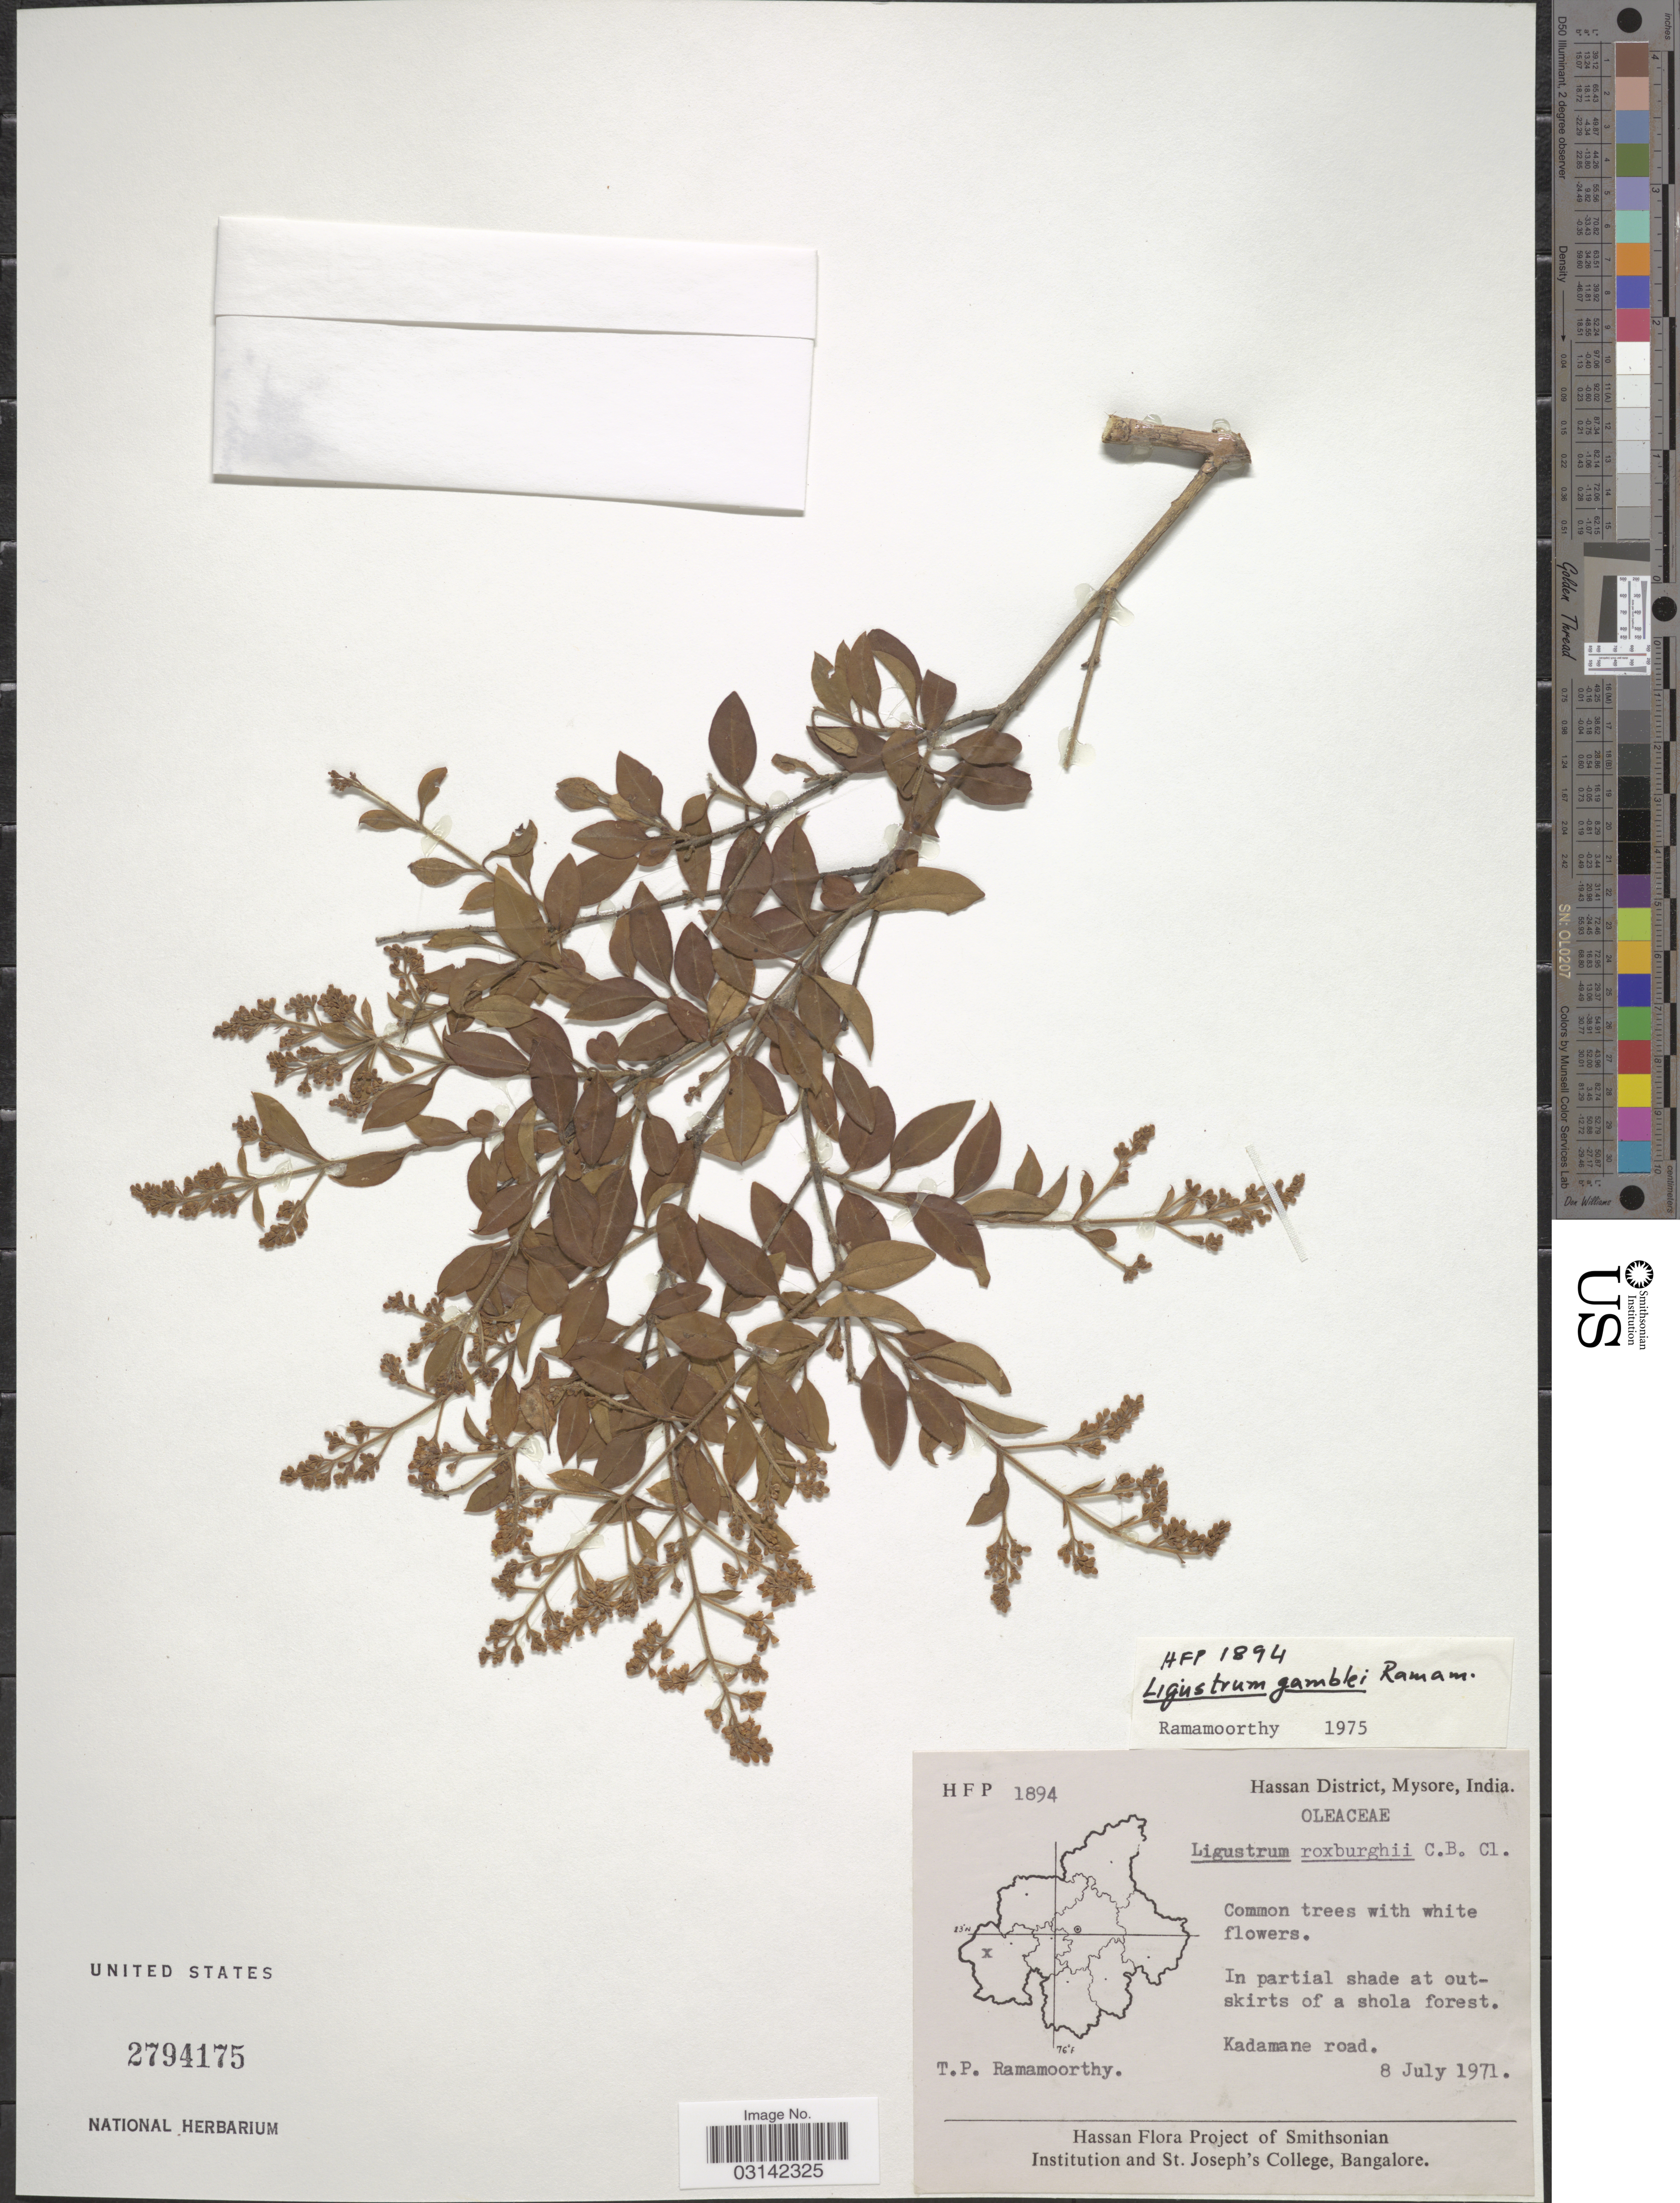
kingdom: Plantae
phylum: Tracheophyta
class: Magnoliopsida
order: Lamiales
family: Oleaceae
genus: Ligustrum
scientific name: Ligustrum gamblei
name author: Ramamoorthy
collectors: T. P. Ramamoorthy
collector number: HFP1894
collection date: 1971-07-08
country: India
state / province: Karnataka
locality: Hassan District, Mysore. Kadamane road.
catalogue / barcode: US 2794175